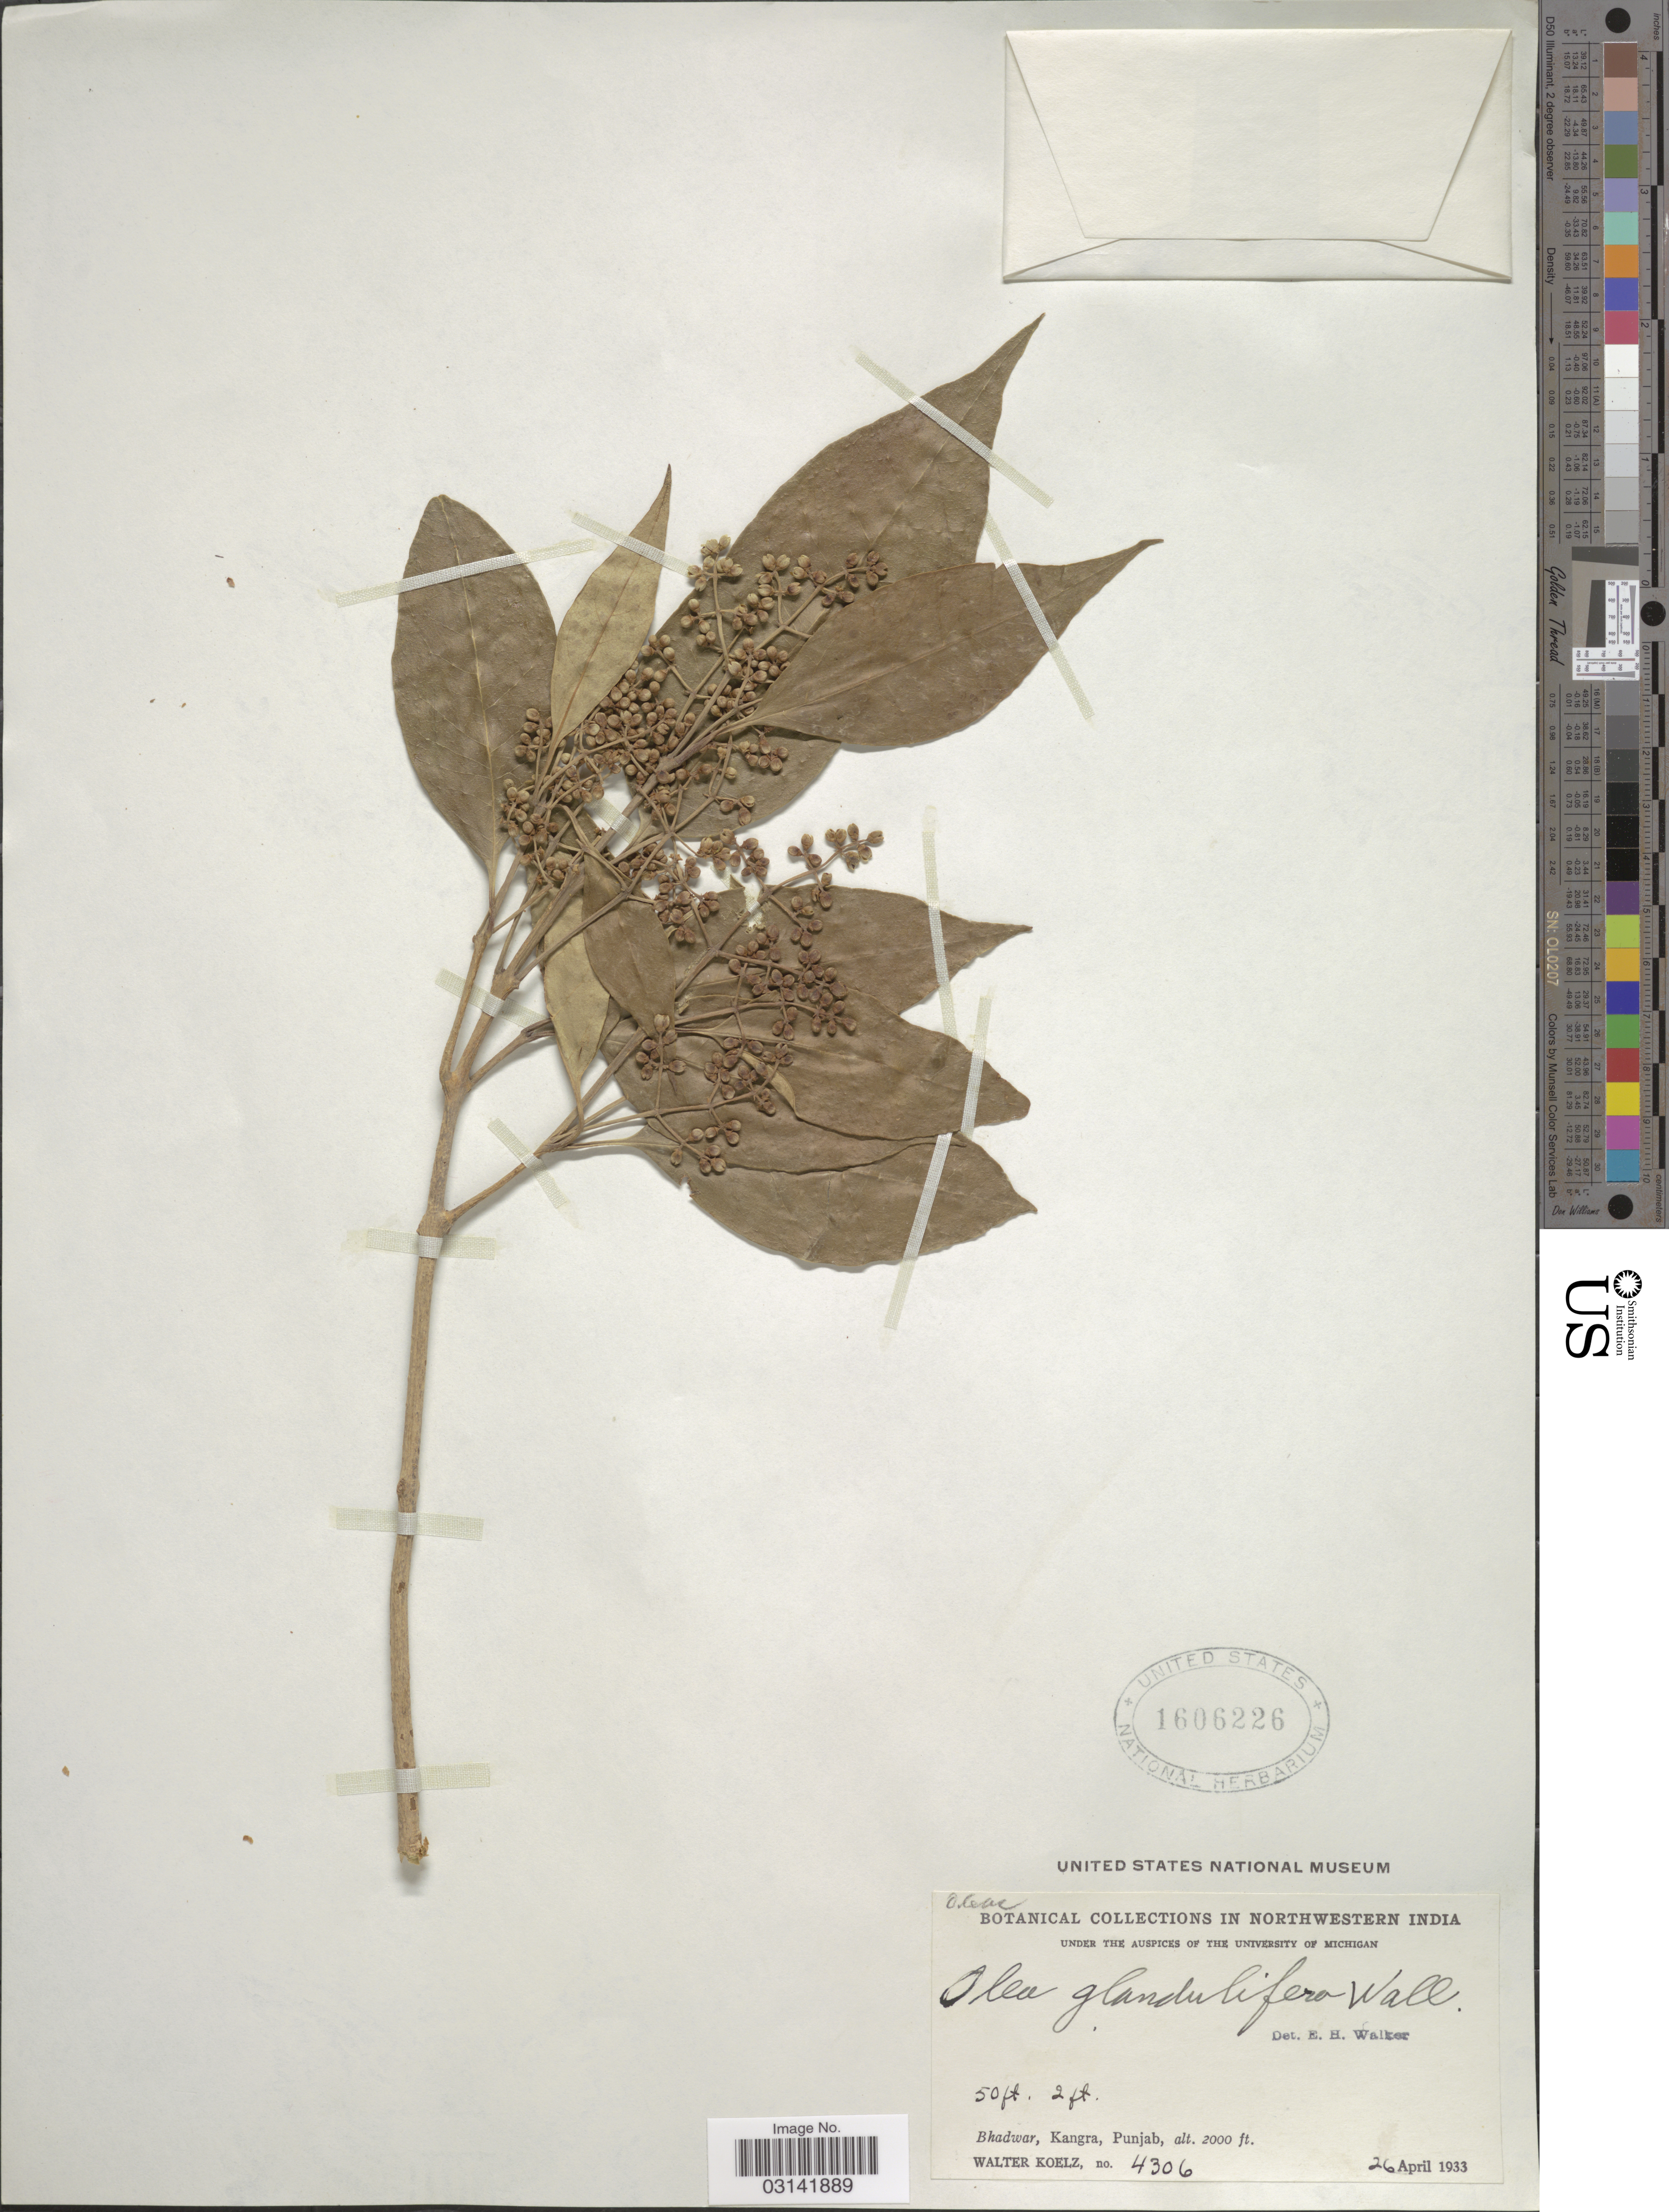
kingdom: Plantae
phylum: Tracheophyta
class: Magnoliopsida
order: Lamiales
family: Oleaceae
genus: Olea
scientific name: Olea paniculata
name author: R. Br.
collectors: W. N. Koelz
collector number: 4306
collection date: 1933-04-26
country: India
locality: Northwestern India, Bhadwar, Kangra, Punjab.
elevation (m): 610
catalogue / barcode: US 1606226